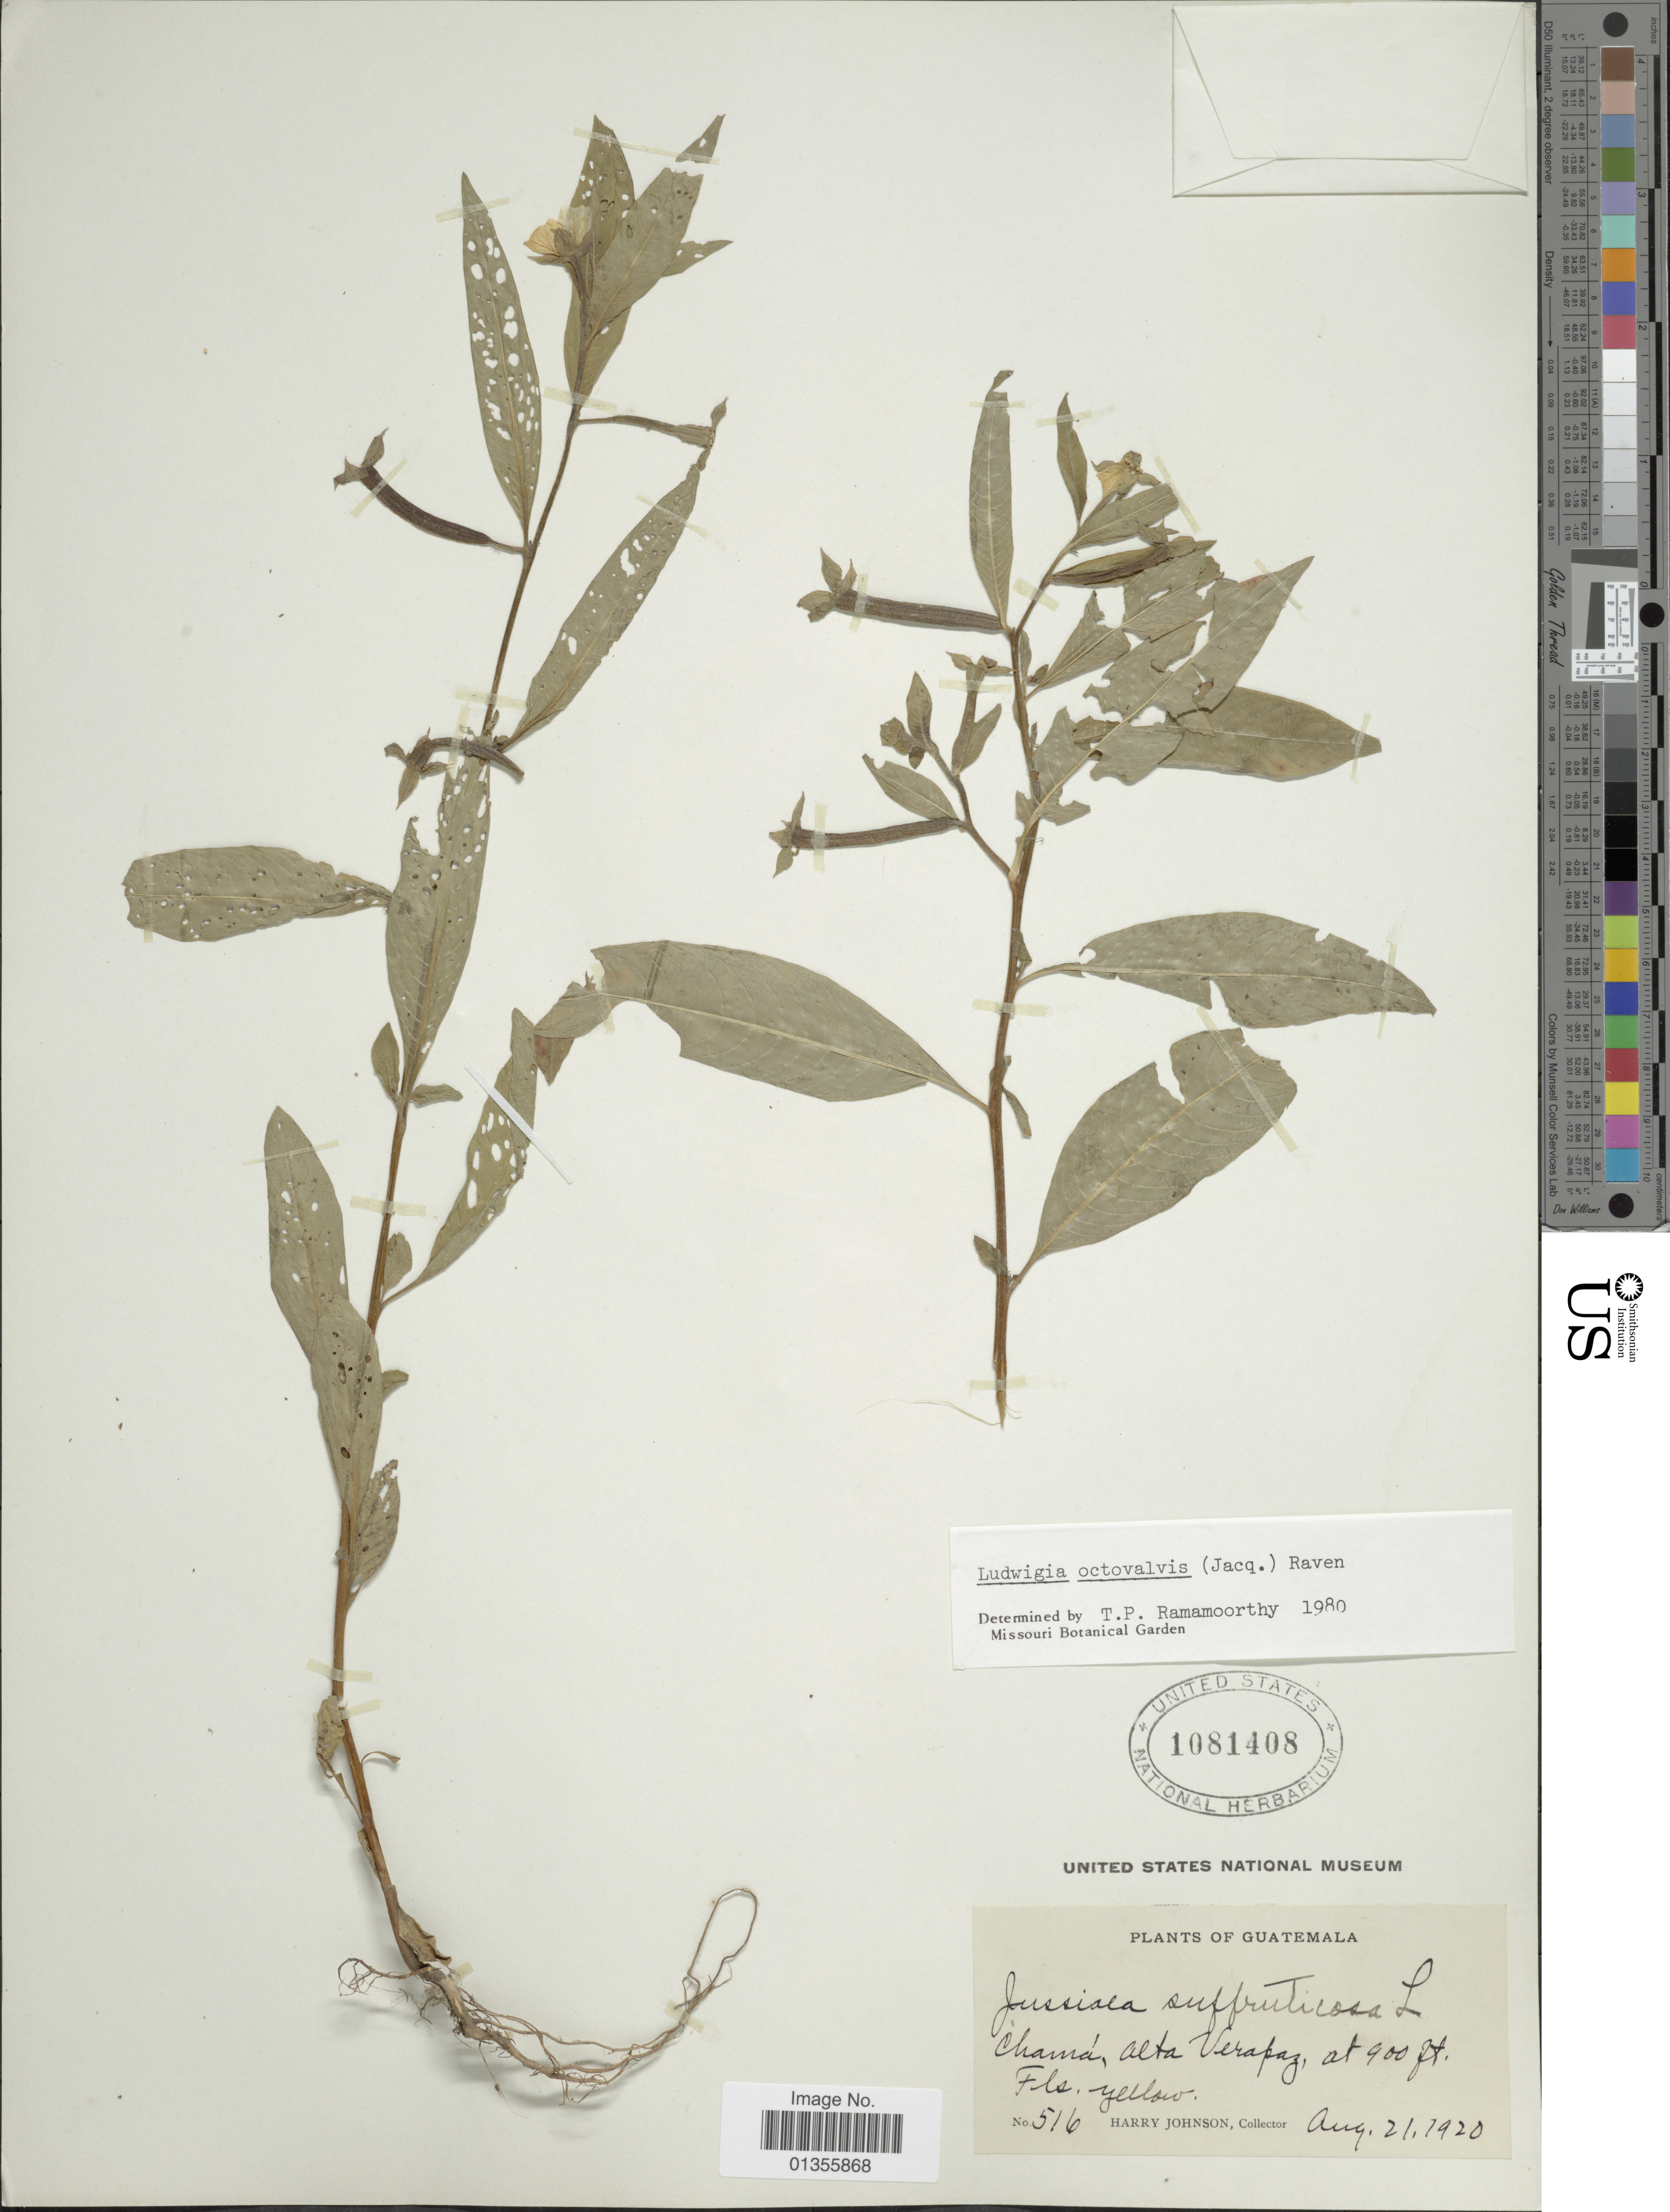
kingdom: Plantae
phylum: Tracheophyta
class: Magnoliopsida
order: Myrtales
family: Onagraceae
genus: Ludwigia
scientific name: Ludwigia octovalvis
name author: (Jacq.) P.H. Raven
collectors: H. Johnson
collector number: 516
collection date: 1920-08-21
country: Guatemala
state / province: Alta Verapaz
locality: Chamá, Alta Verapaz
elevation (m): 274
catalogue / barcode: US 1081408